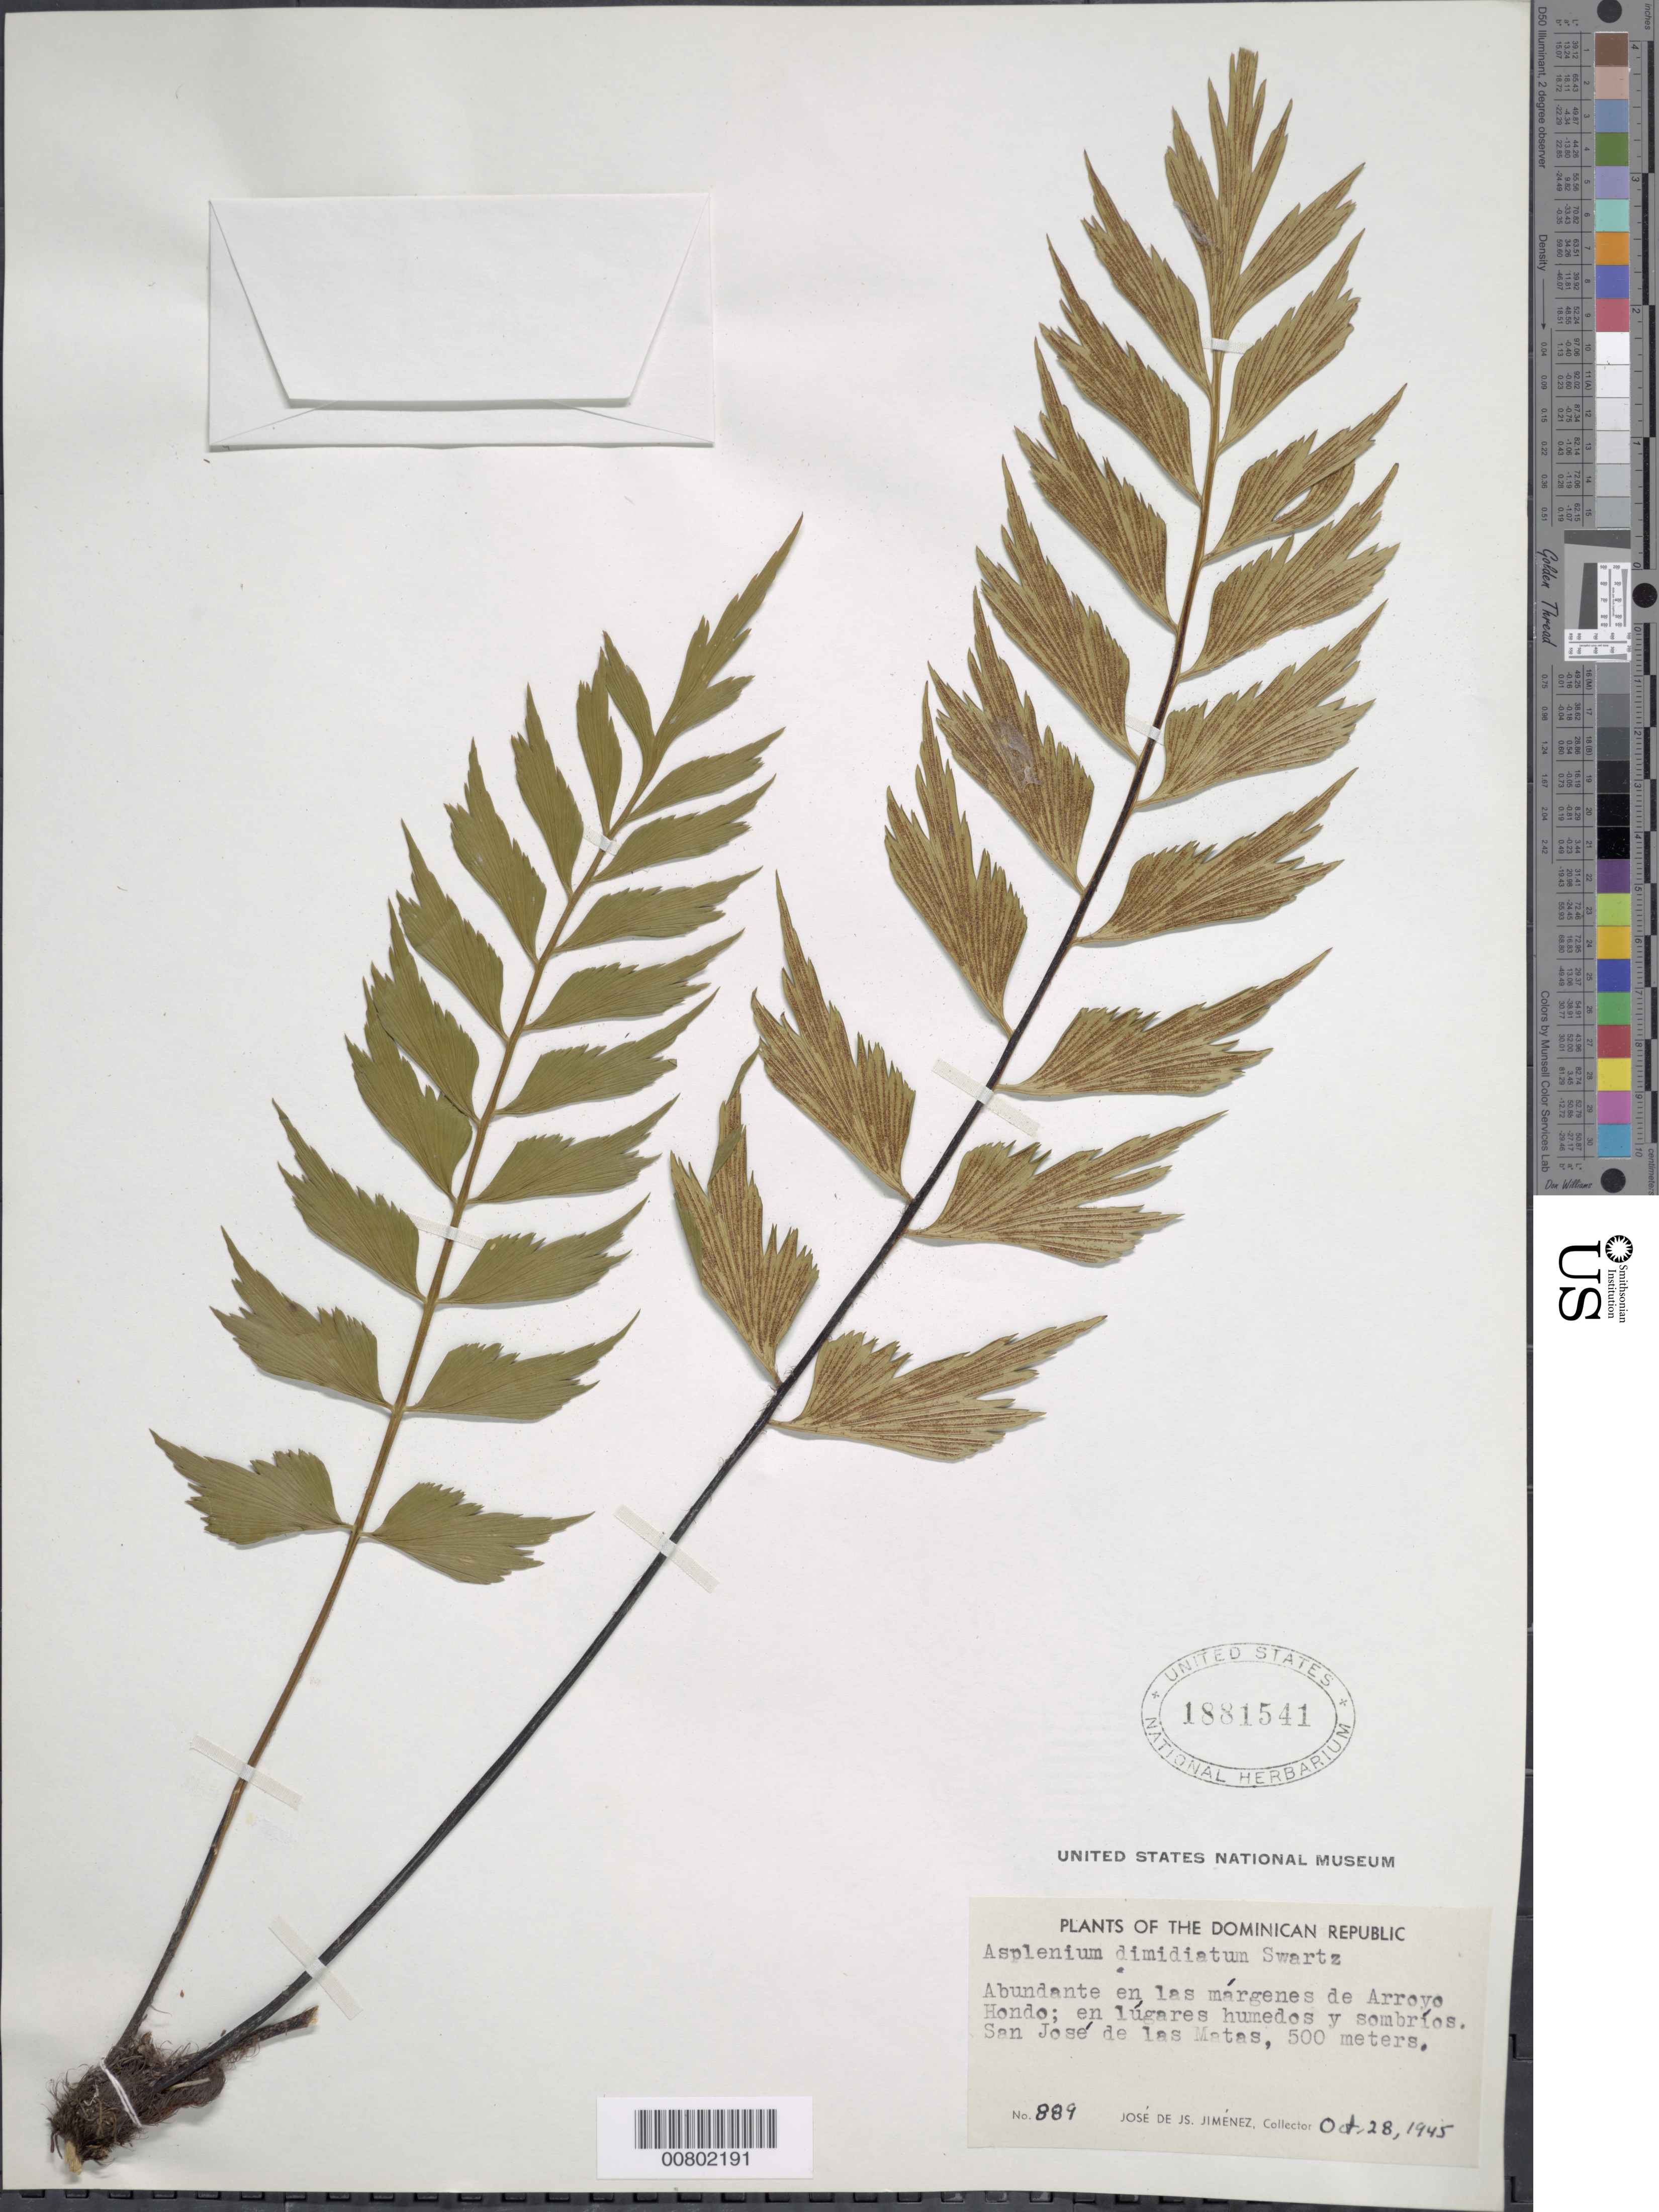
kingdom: Plantae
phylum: Tracheophyta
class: Polypodiopsida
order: Polypodiales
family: Aspleniaceae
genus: Asplenium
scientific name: Asplenium dimidiatum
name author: Sw.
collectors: J. J. Jiménez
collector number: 889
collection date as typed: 28 Oct 1945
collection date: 1945-10-28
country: Dominican Republic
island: Hispaniola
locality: Arroyo Hondo, San José de las Matas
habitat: Margenes de arroyo; en lugares humdeos y sombrios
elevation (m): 500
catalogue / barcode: US 1881541